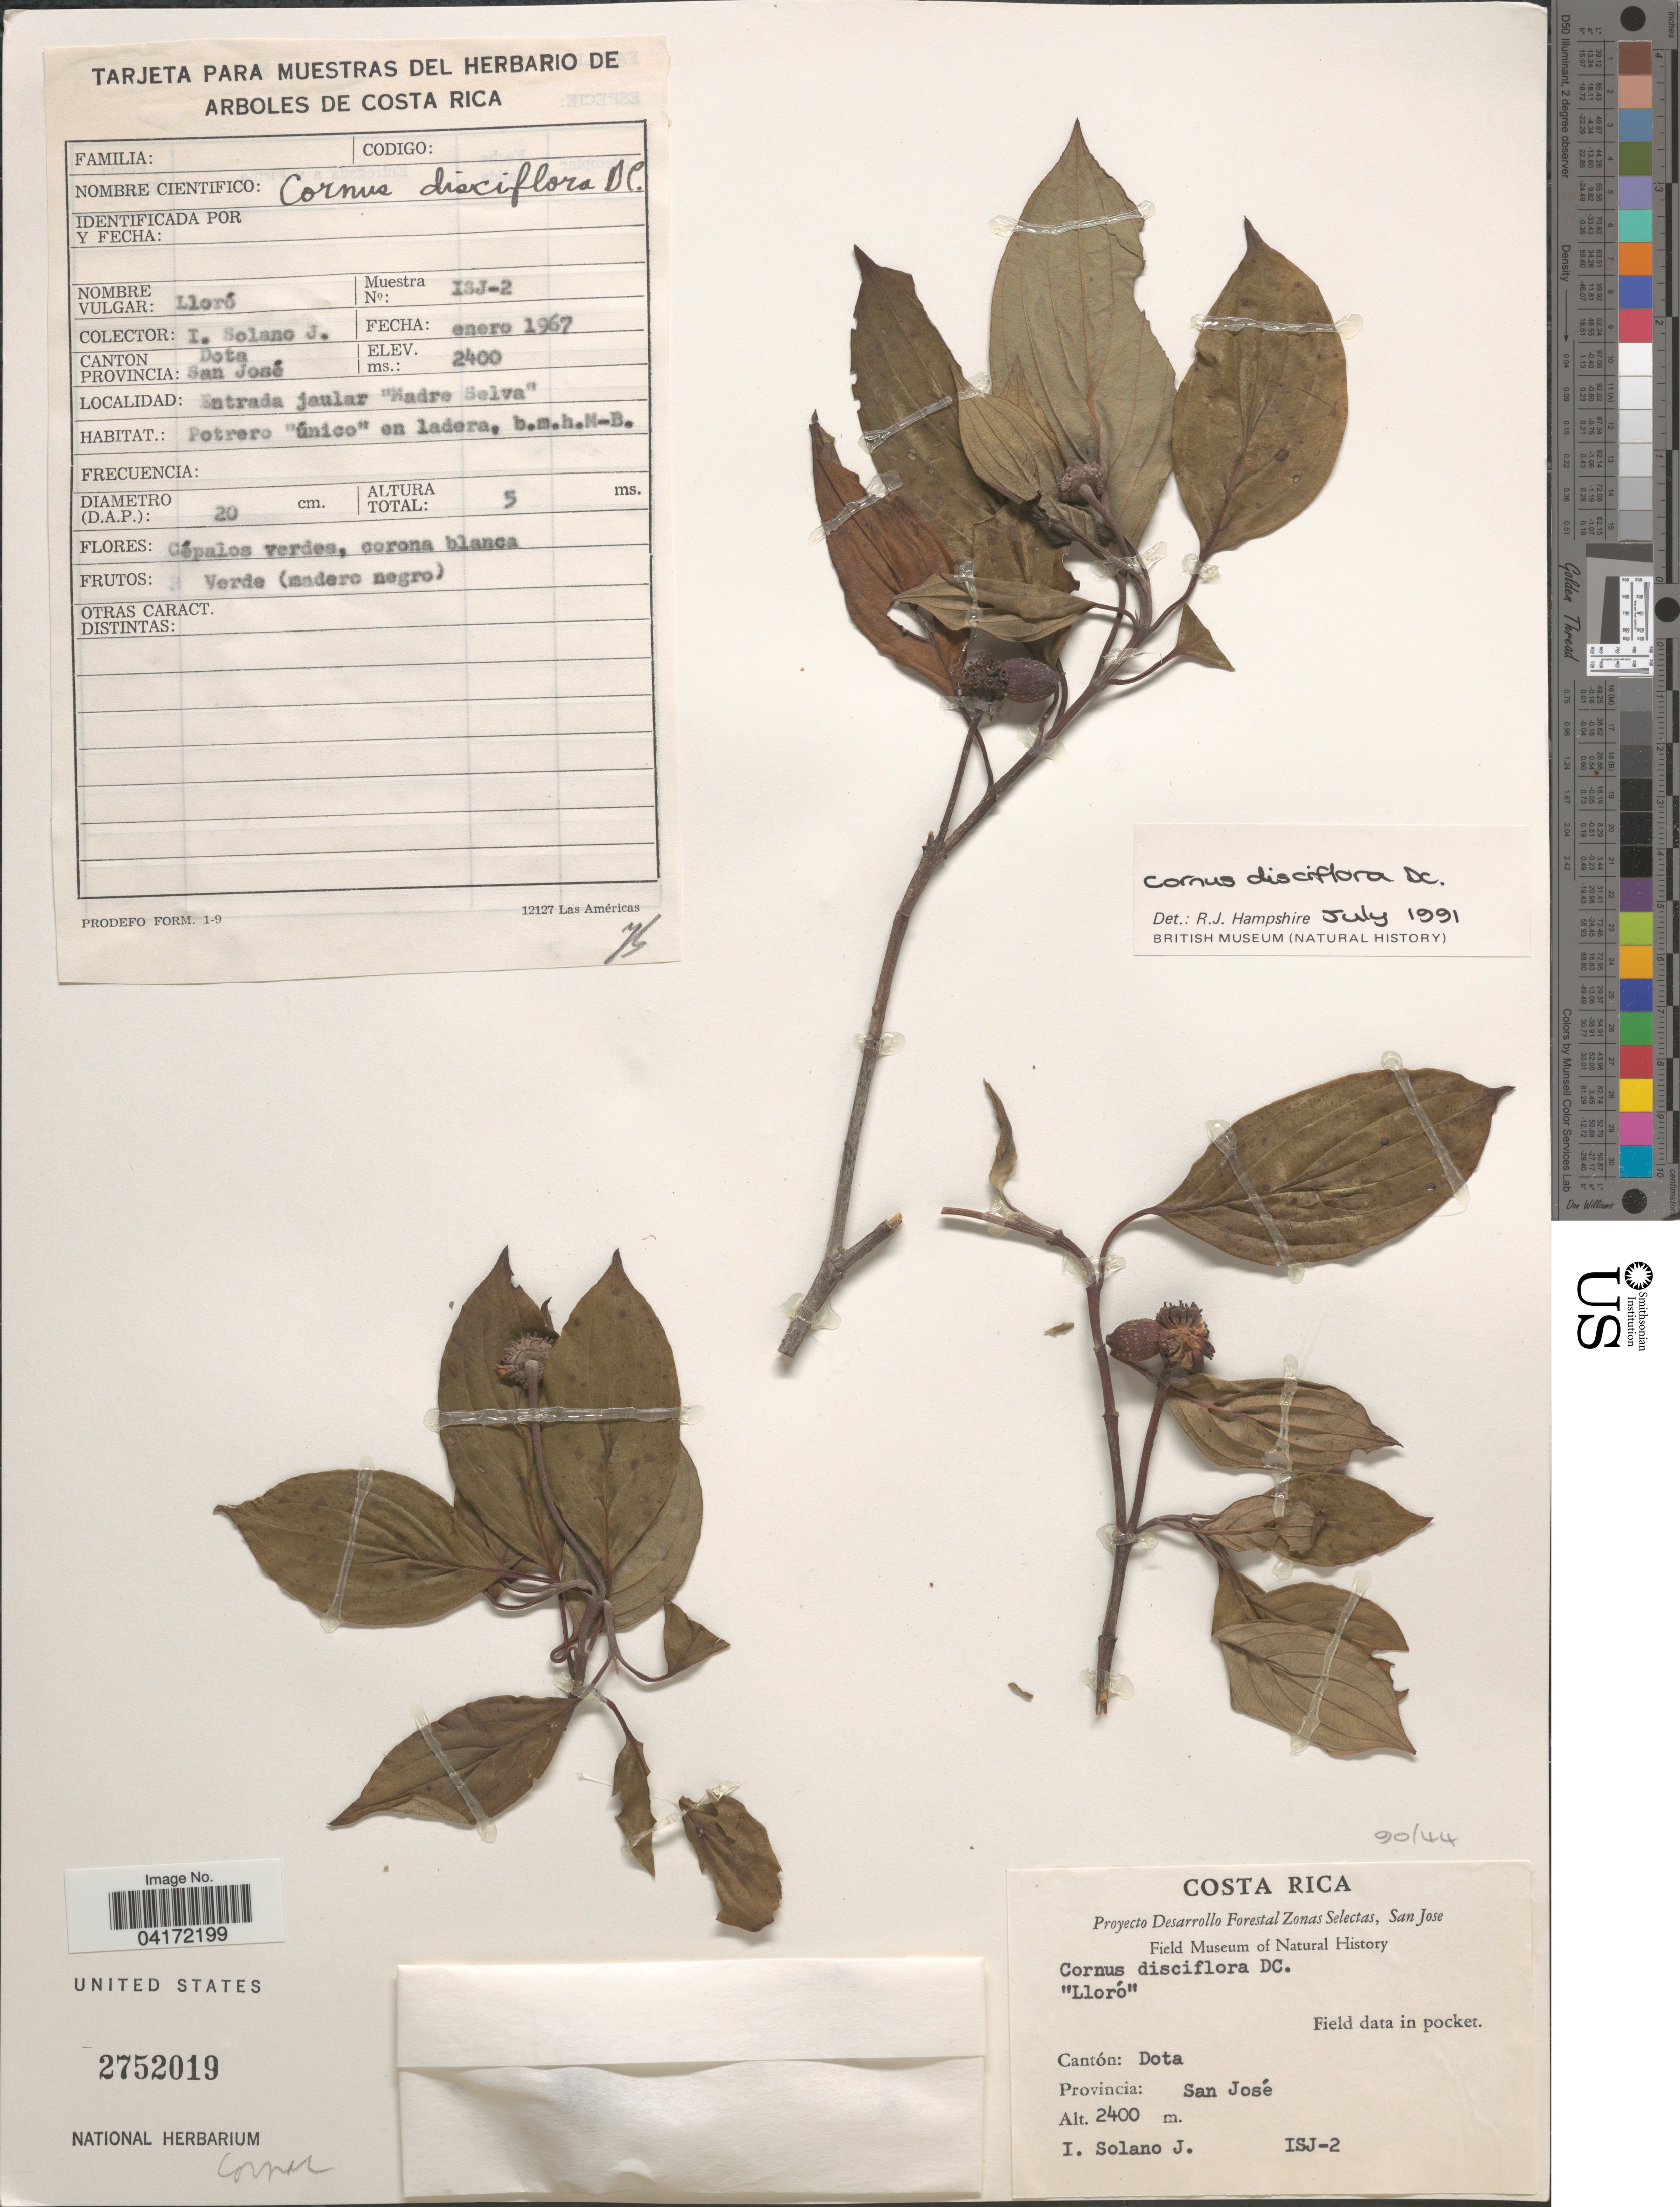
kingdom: Plantae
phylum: Tracheophyta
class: Magnoliopsida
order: Cornales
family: Cornaceae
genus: Cornus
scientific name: Cornus disciflora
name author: Moc. & Sessé ex DC.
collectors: I. Solano J.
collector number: ISJ-2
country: Costa Rica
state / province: San José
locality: Cantón: Dota.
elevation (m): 2400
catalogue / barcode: US 2752019